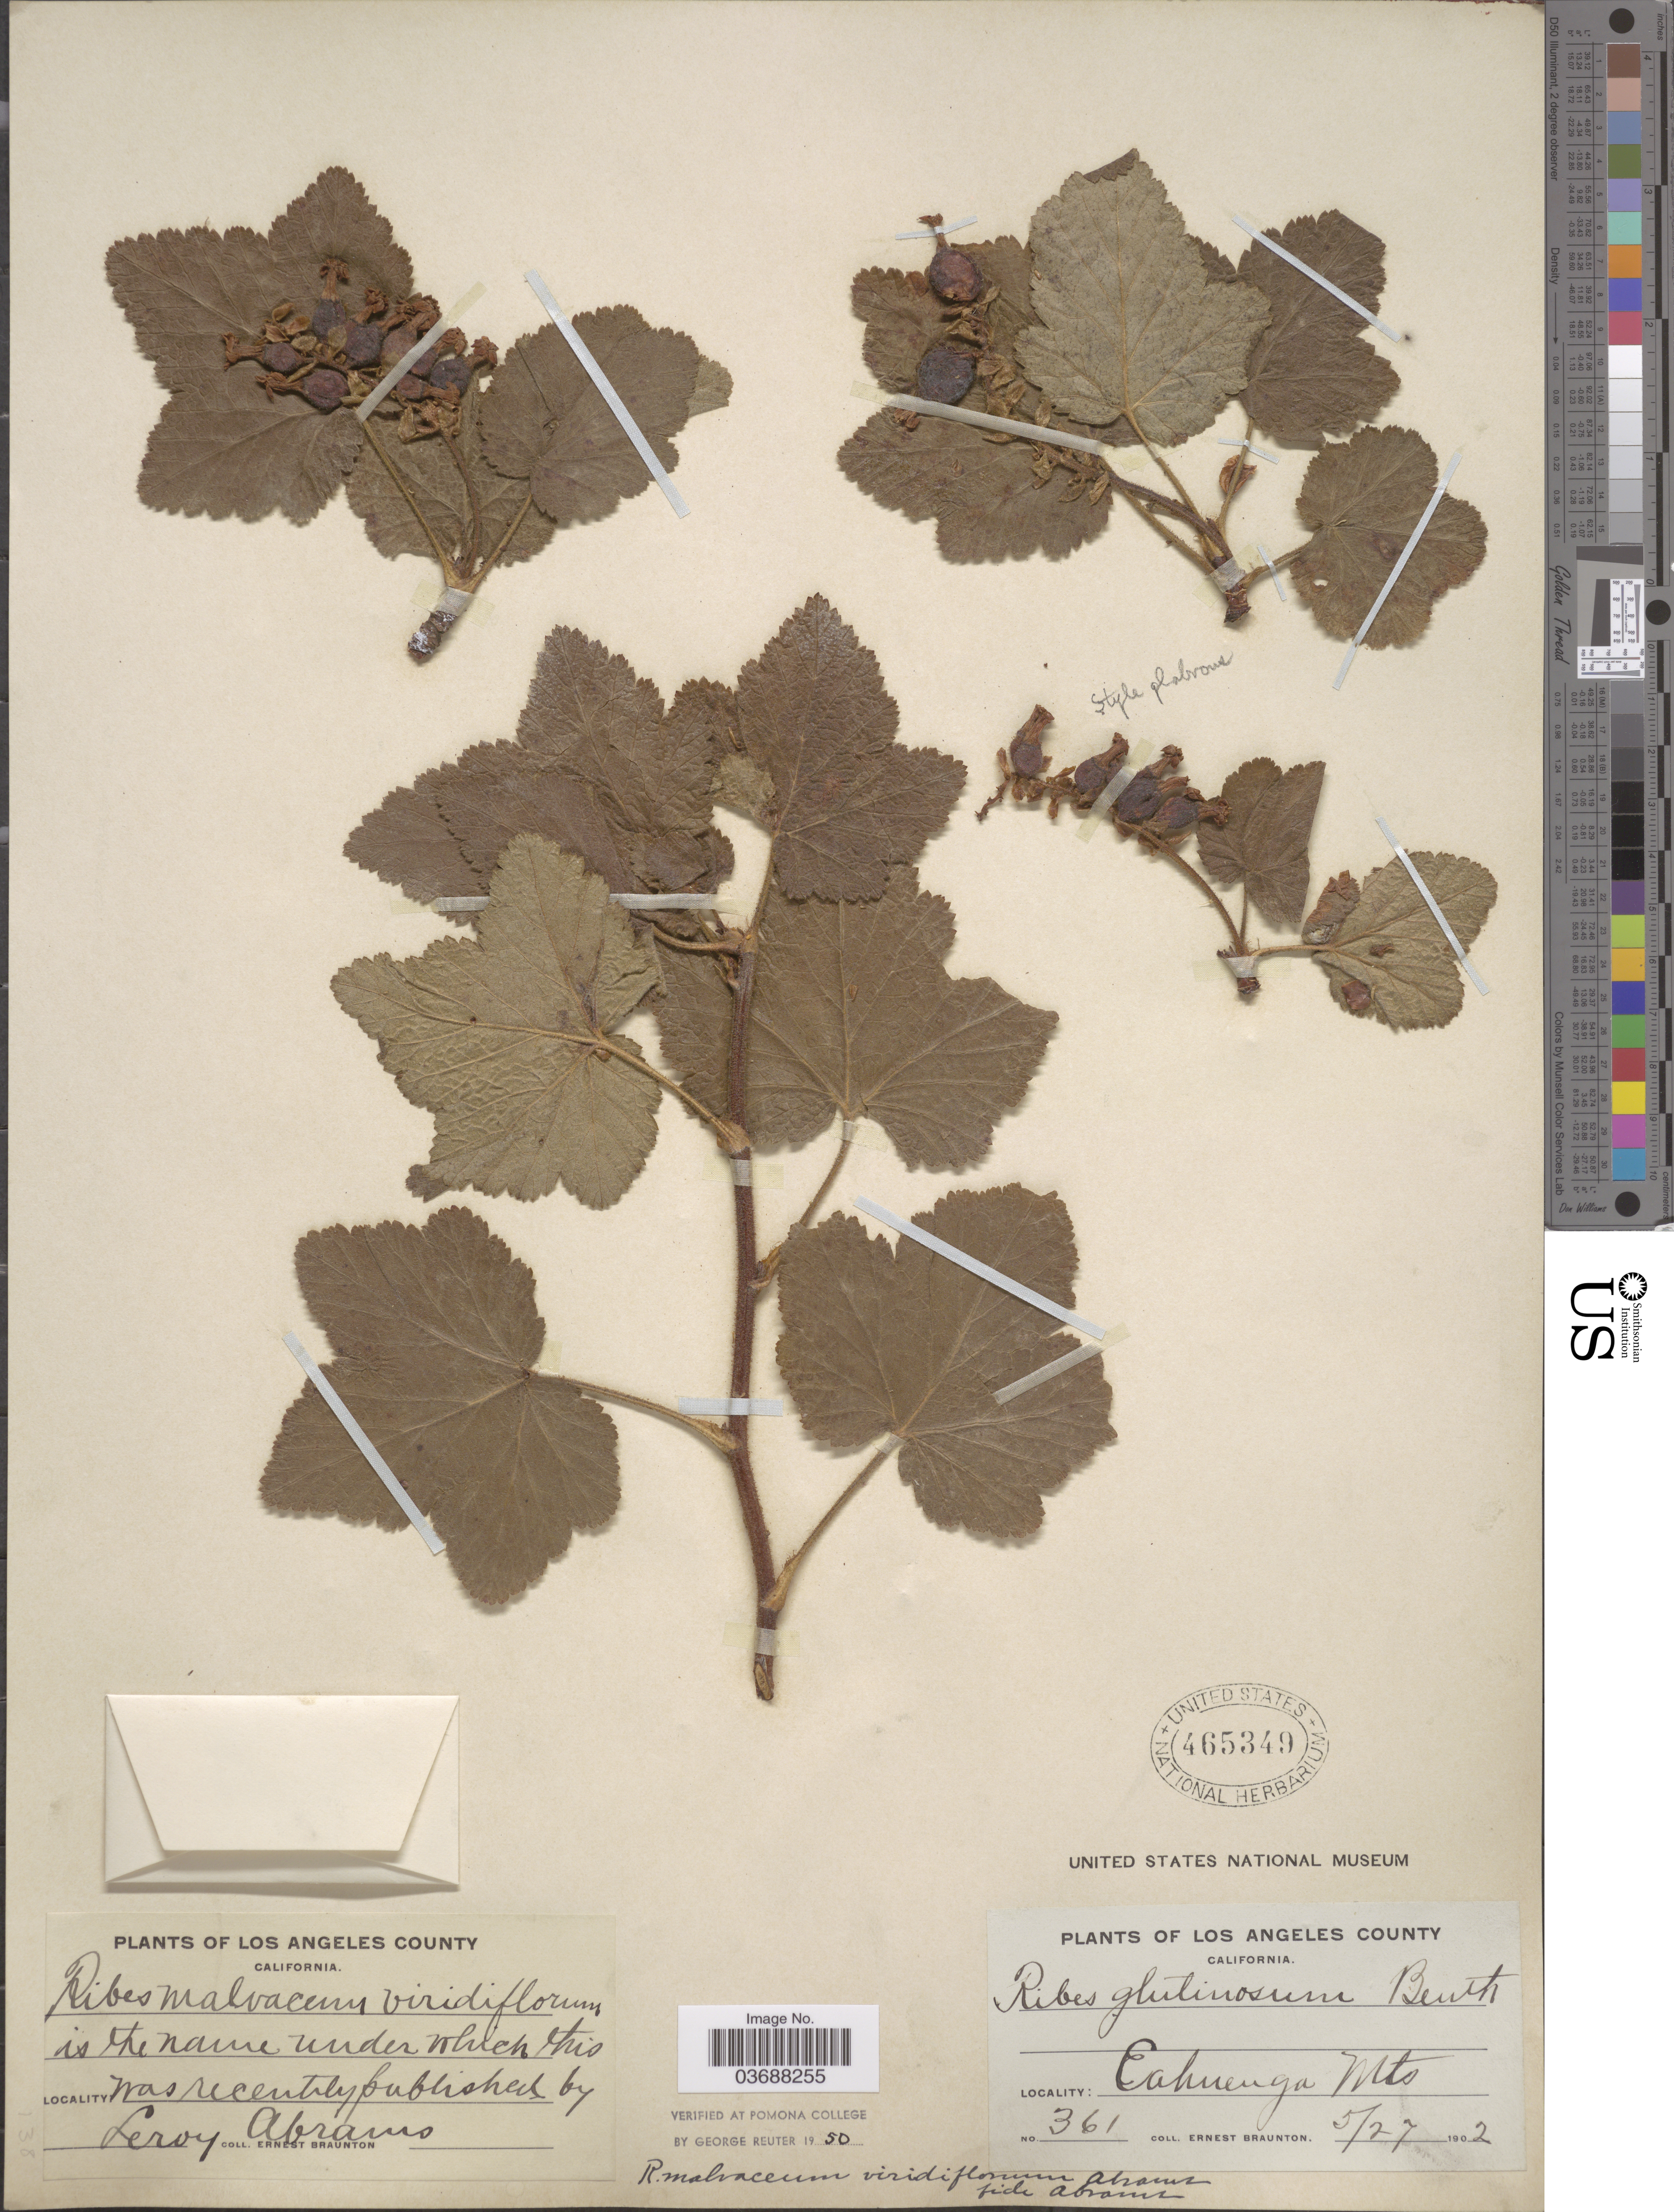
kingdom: Plantae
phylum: Tracheophyta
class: Magnoliopsida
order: Saxifragales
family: Grossulariaceae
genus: Ribes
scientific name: Ribes malvaceum var. viridifolium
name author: Abrams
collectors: E. Braunton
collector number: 361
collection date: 1902-05-27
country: United States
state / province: California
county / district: Los Angeles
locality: Los Angeles County. Cahuenga Mts.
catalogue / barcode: US 465349